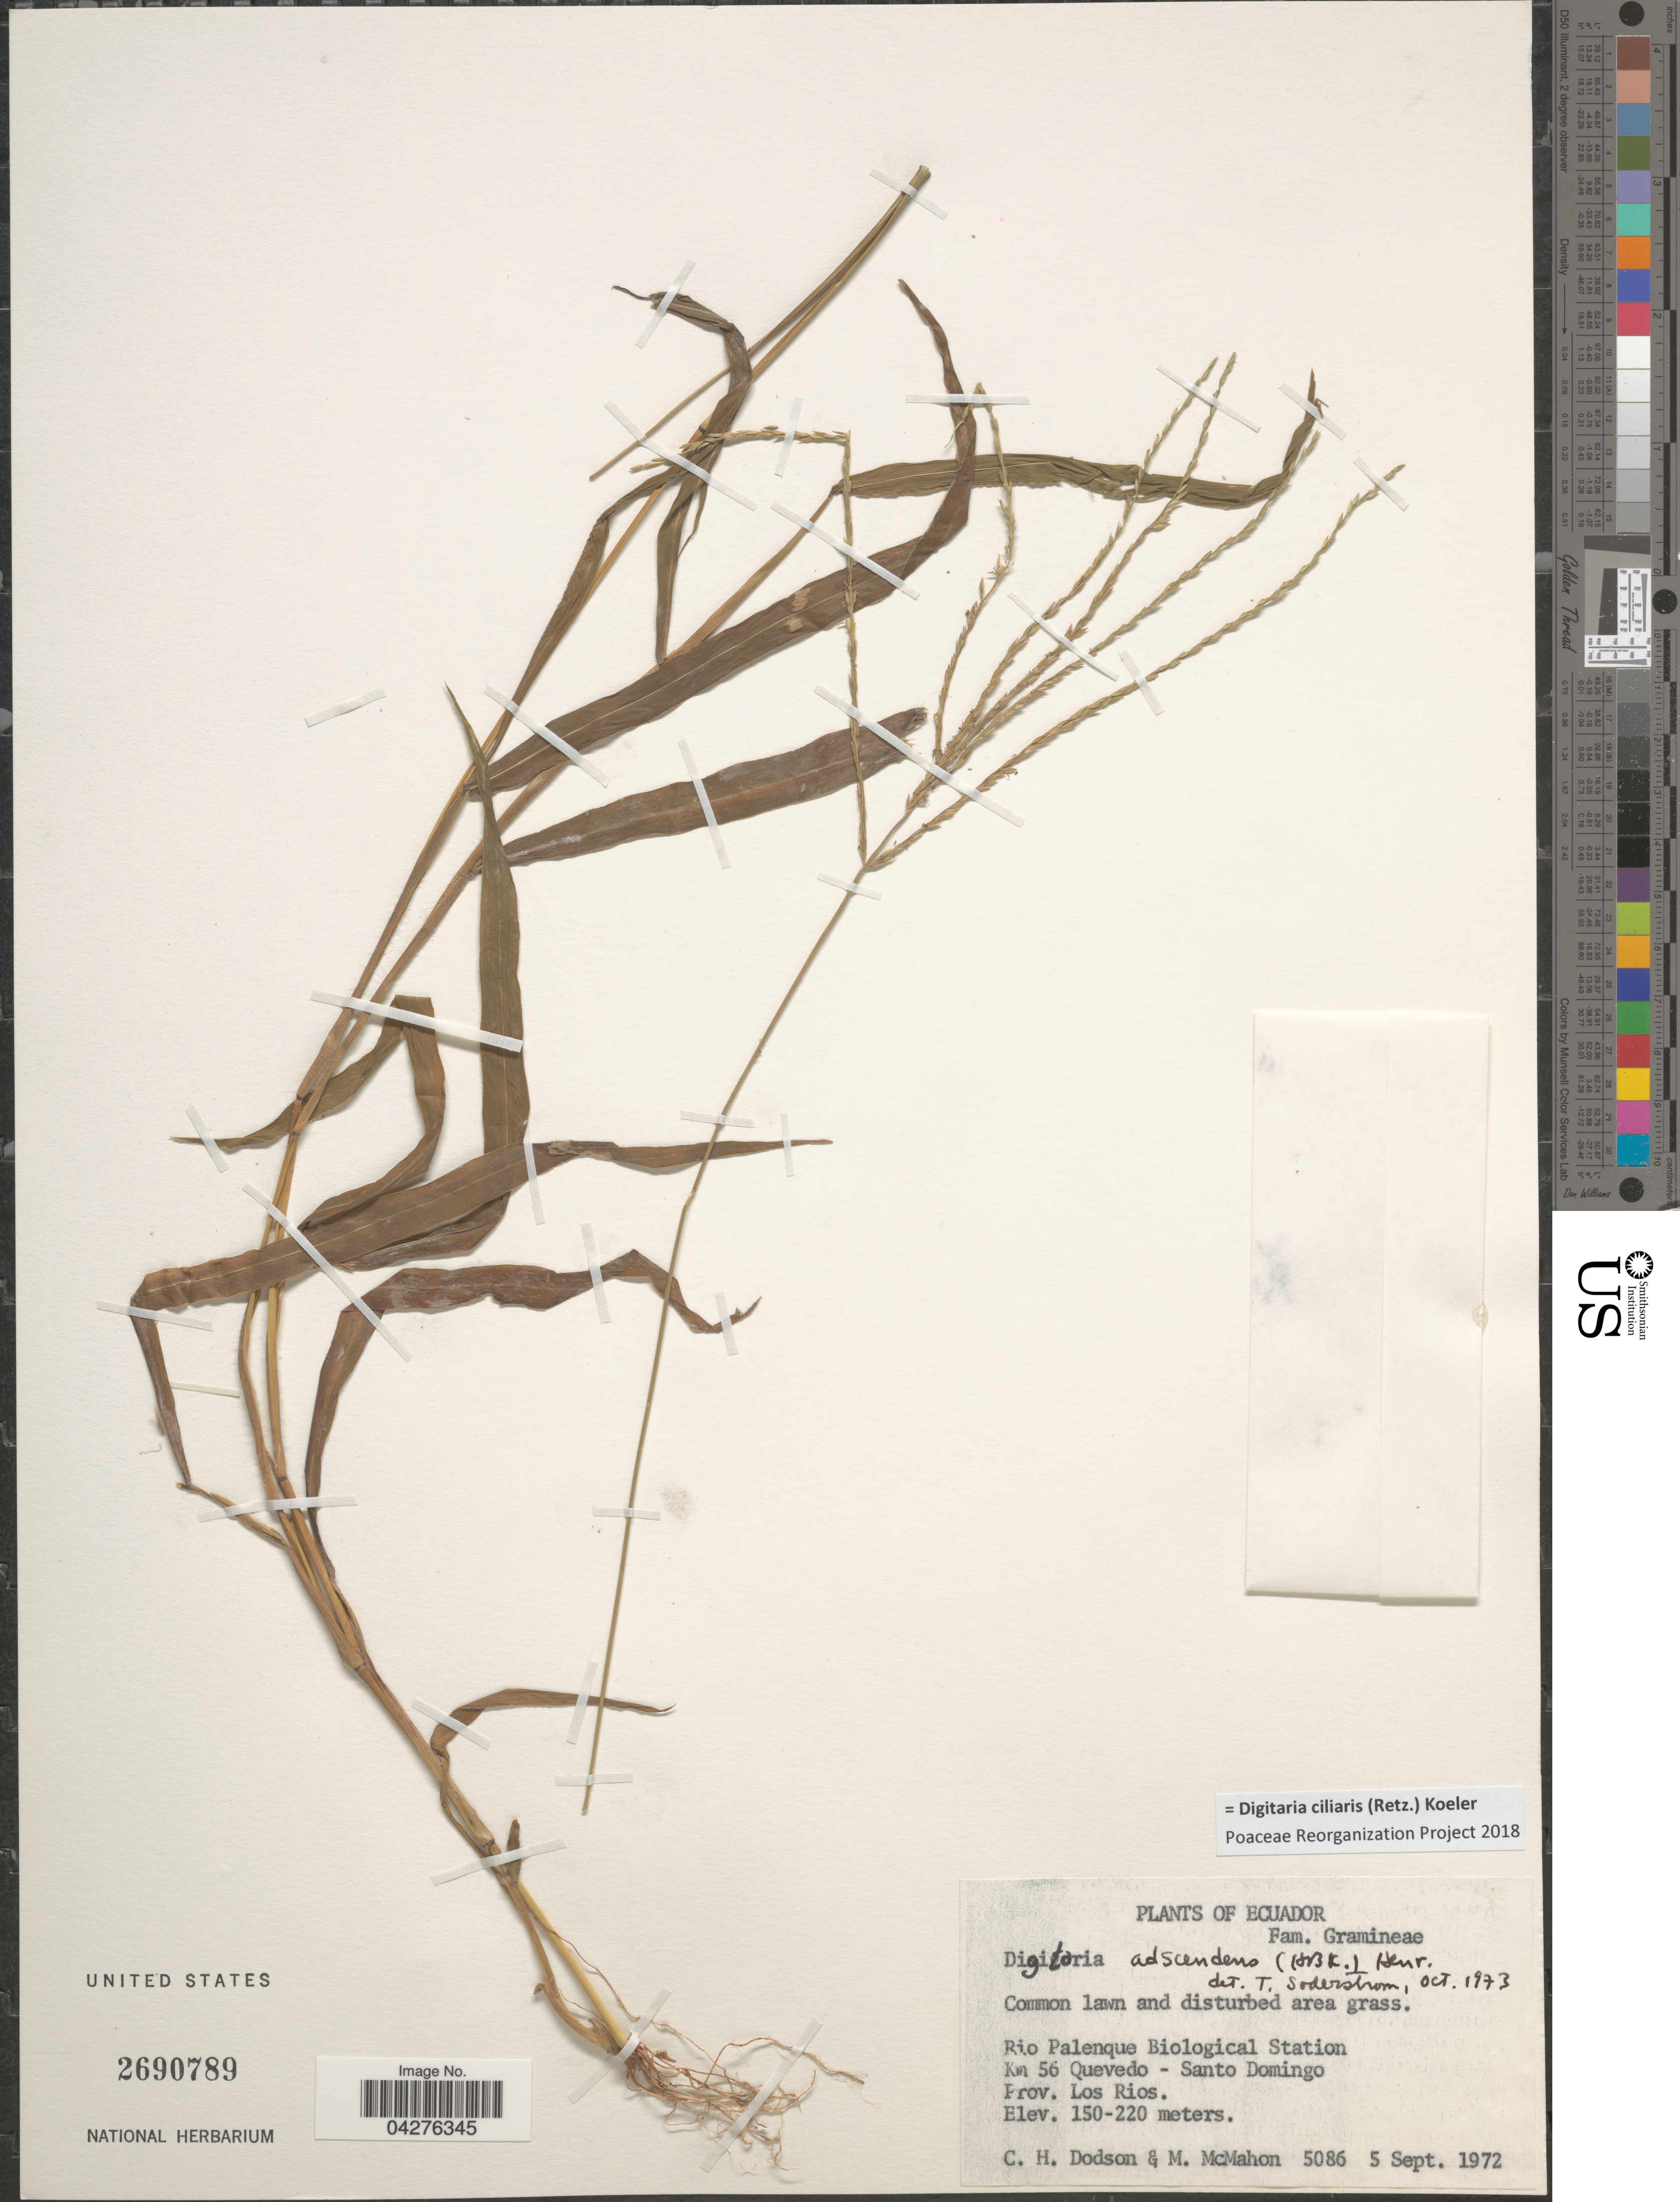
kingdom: Plantae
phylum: Tracheophyta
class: Liliopsida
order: Poales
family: Poaceae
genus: Digitaria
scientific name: Digitaria ciliaris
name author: (Retz.) Koeler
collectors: C. H. Dodson & M. McMahon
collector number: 5086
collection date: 1972-09-05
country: Ecuador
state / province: Los Ríos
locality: Rio Palenque Biological Station Km 56 Quevedo - Santo Domingo.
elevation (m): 150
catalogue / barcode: US 2690789